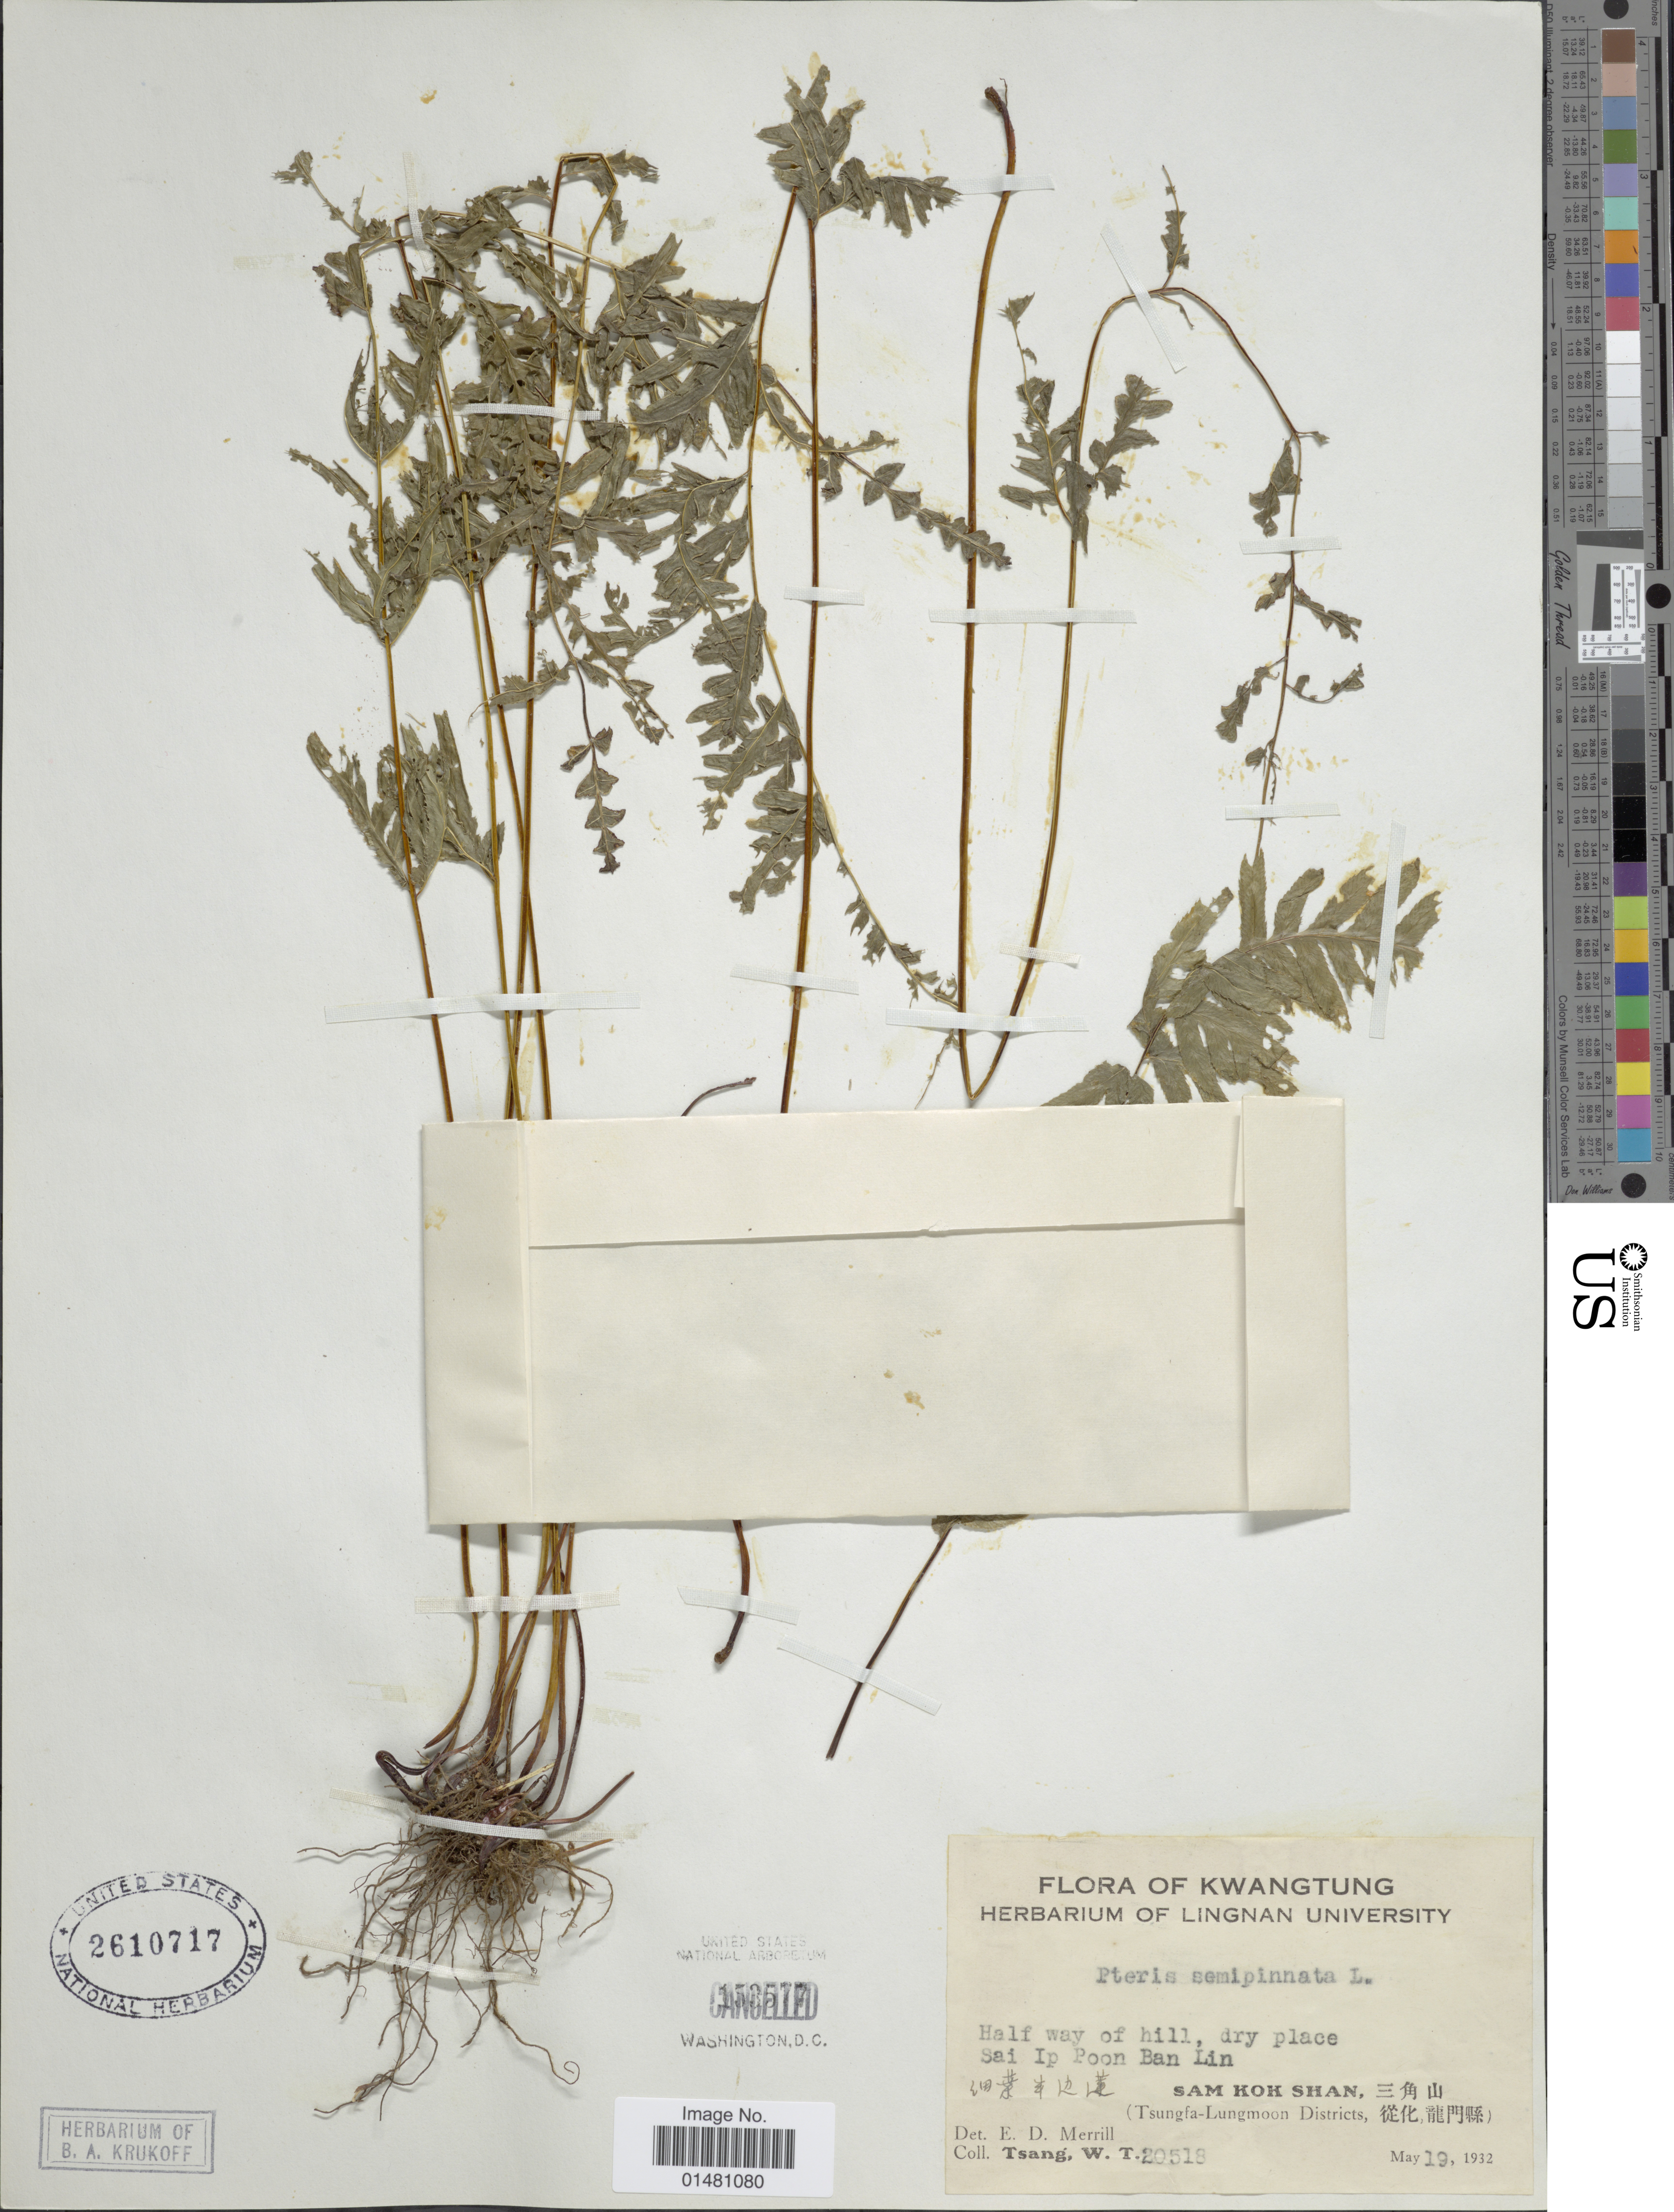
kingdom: Plantae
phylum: Tracheophyta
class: Polypodiopsida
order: Polypodiales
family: Pteridaceae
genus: Pteris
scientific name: Pteris semipinnata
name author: L.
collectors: W. T. Tsang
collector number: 20518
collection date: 1932-05-19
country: China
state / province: Guangdong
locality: Kwatung,Sai Ip Poon Ban Lin, Sam Kok Shan, (Tsungfa-Lungmoon Districts,)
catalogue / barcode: US 2610717